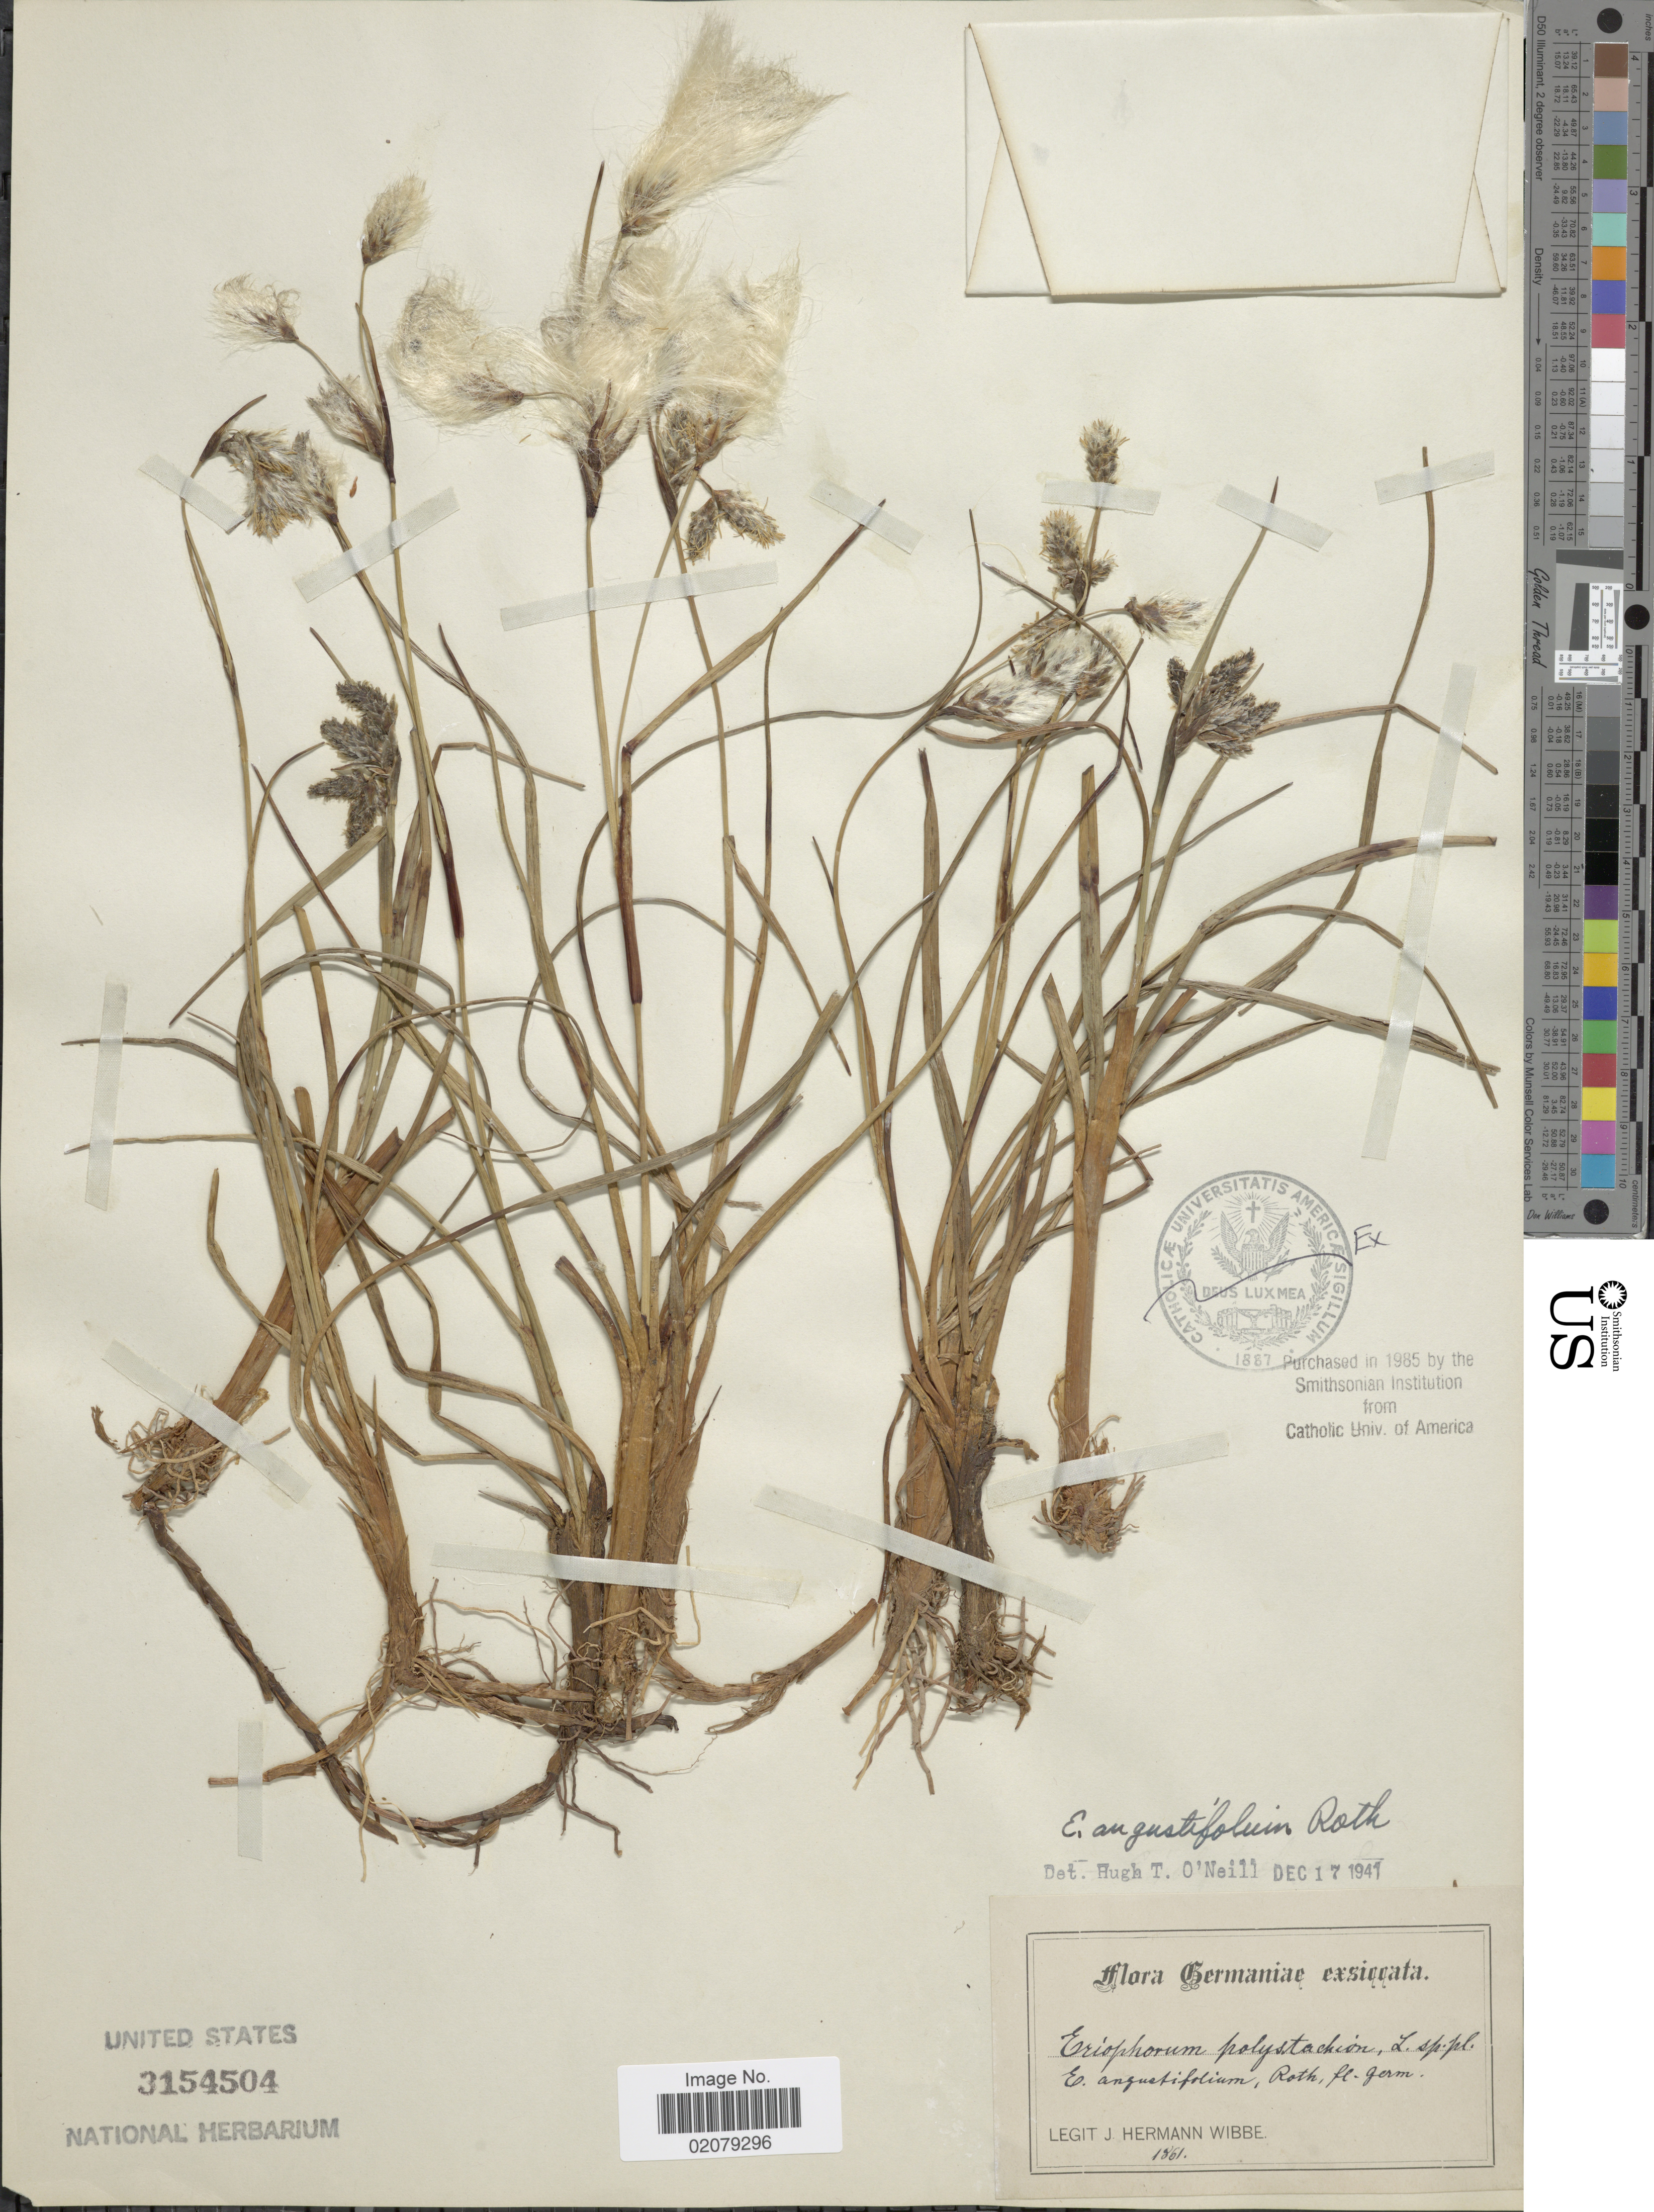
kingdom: Plantae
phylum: Tracheophyta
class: Liliopsida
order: Poales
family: Cyperaceae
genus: Eriophorum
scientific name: Eriophorum angustifolium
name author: Honck.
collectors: J. Wibbe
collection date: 1861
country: Germany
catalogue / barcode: US 3154504